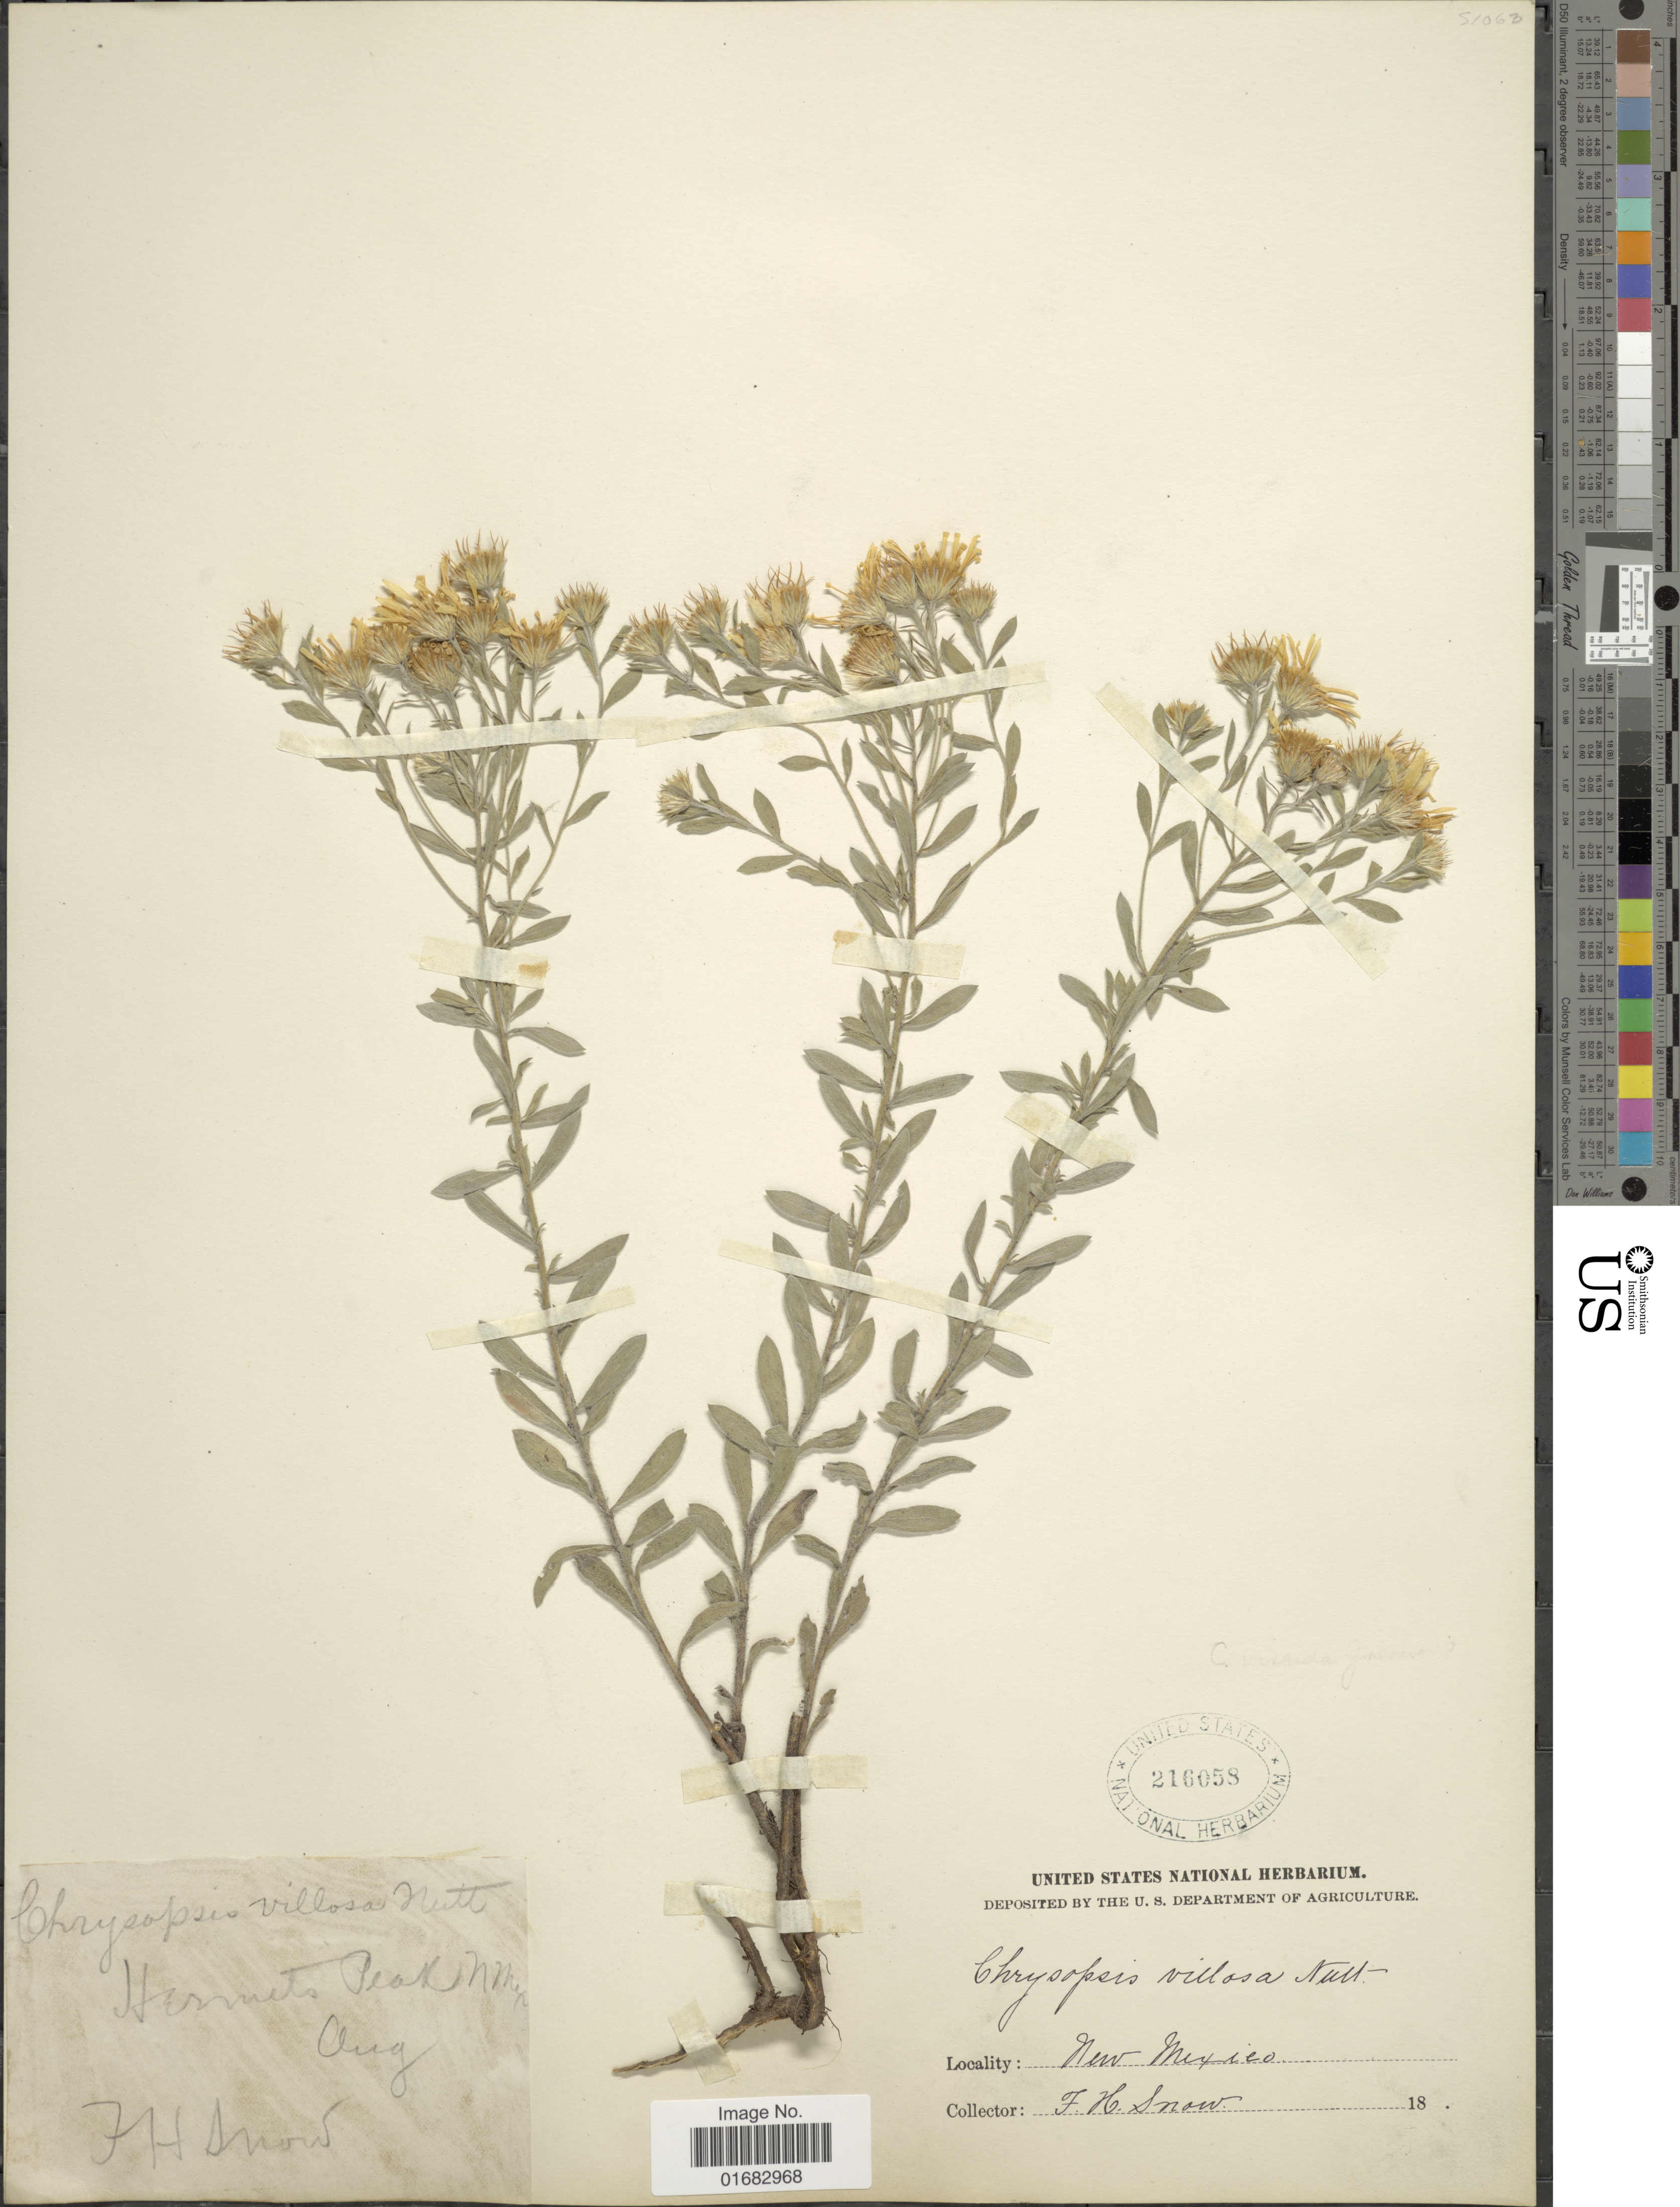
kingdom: Plantae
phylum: Tracheophyta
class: Magnoliopsida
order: Asterales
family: Asteraceae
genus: Heterotheca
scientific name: Heterotheca villosa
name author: (Pursh) Shinners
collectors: F. H. Snow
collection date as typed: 18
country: United States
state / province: New Mexico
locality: Hermit's Peak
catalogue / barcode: US 216058